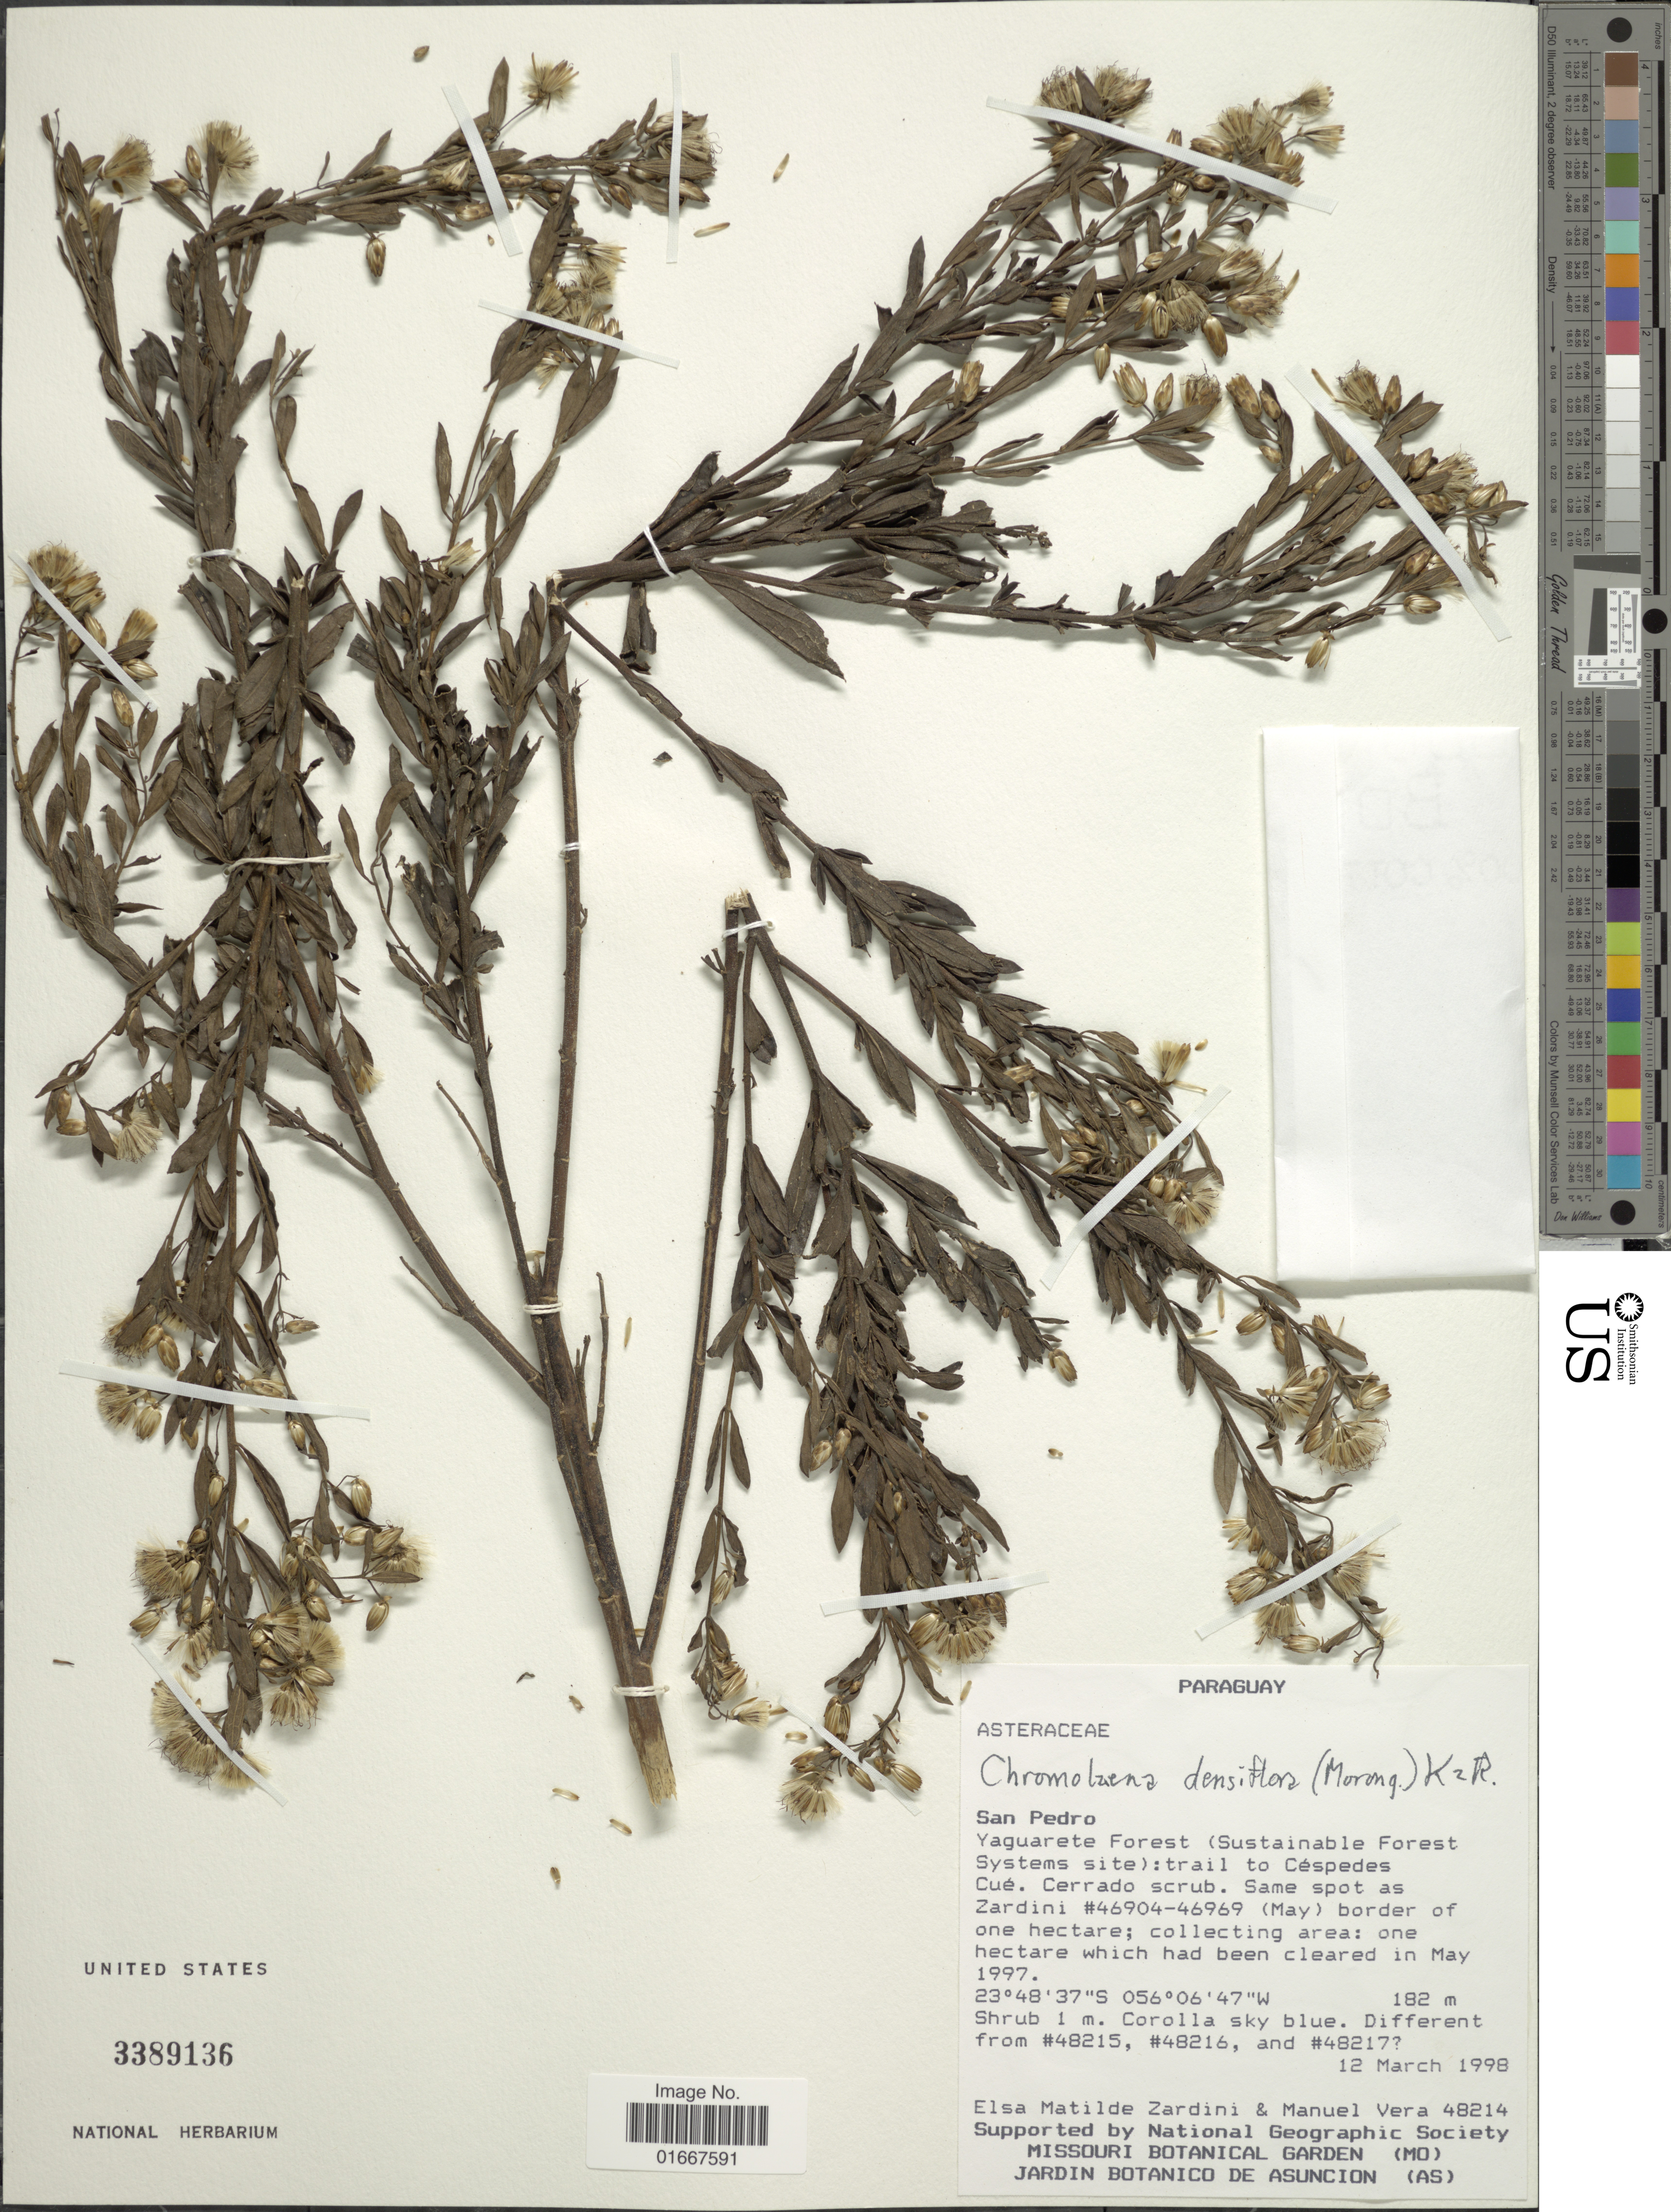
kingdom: Plantae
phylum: Tracheophyta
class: Magnoliopsida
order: Asterales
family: Asteraceae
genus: Chromolaena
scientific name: Chromolaena densiflorum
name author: (Morong) R.M. King & H. Rob.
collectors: E. M. Zardini & M. Vera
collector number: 48214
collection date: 1998-03-12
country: Paraguay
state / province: San Pedro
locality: Yaguarete Forest (Sustainable Forest Systems site: trail to Céspedes Cué. Same spot as Zardini #46904-46969 (May) border of one hectare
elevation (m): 182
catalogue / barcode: US 3389136